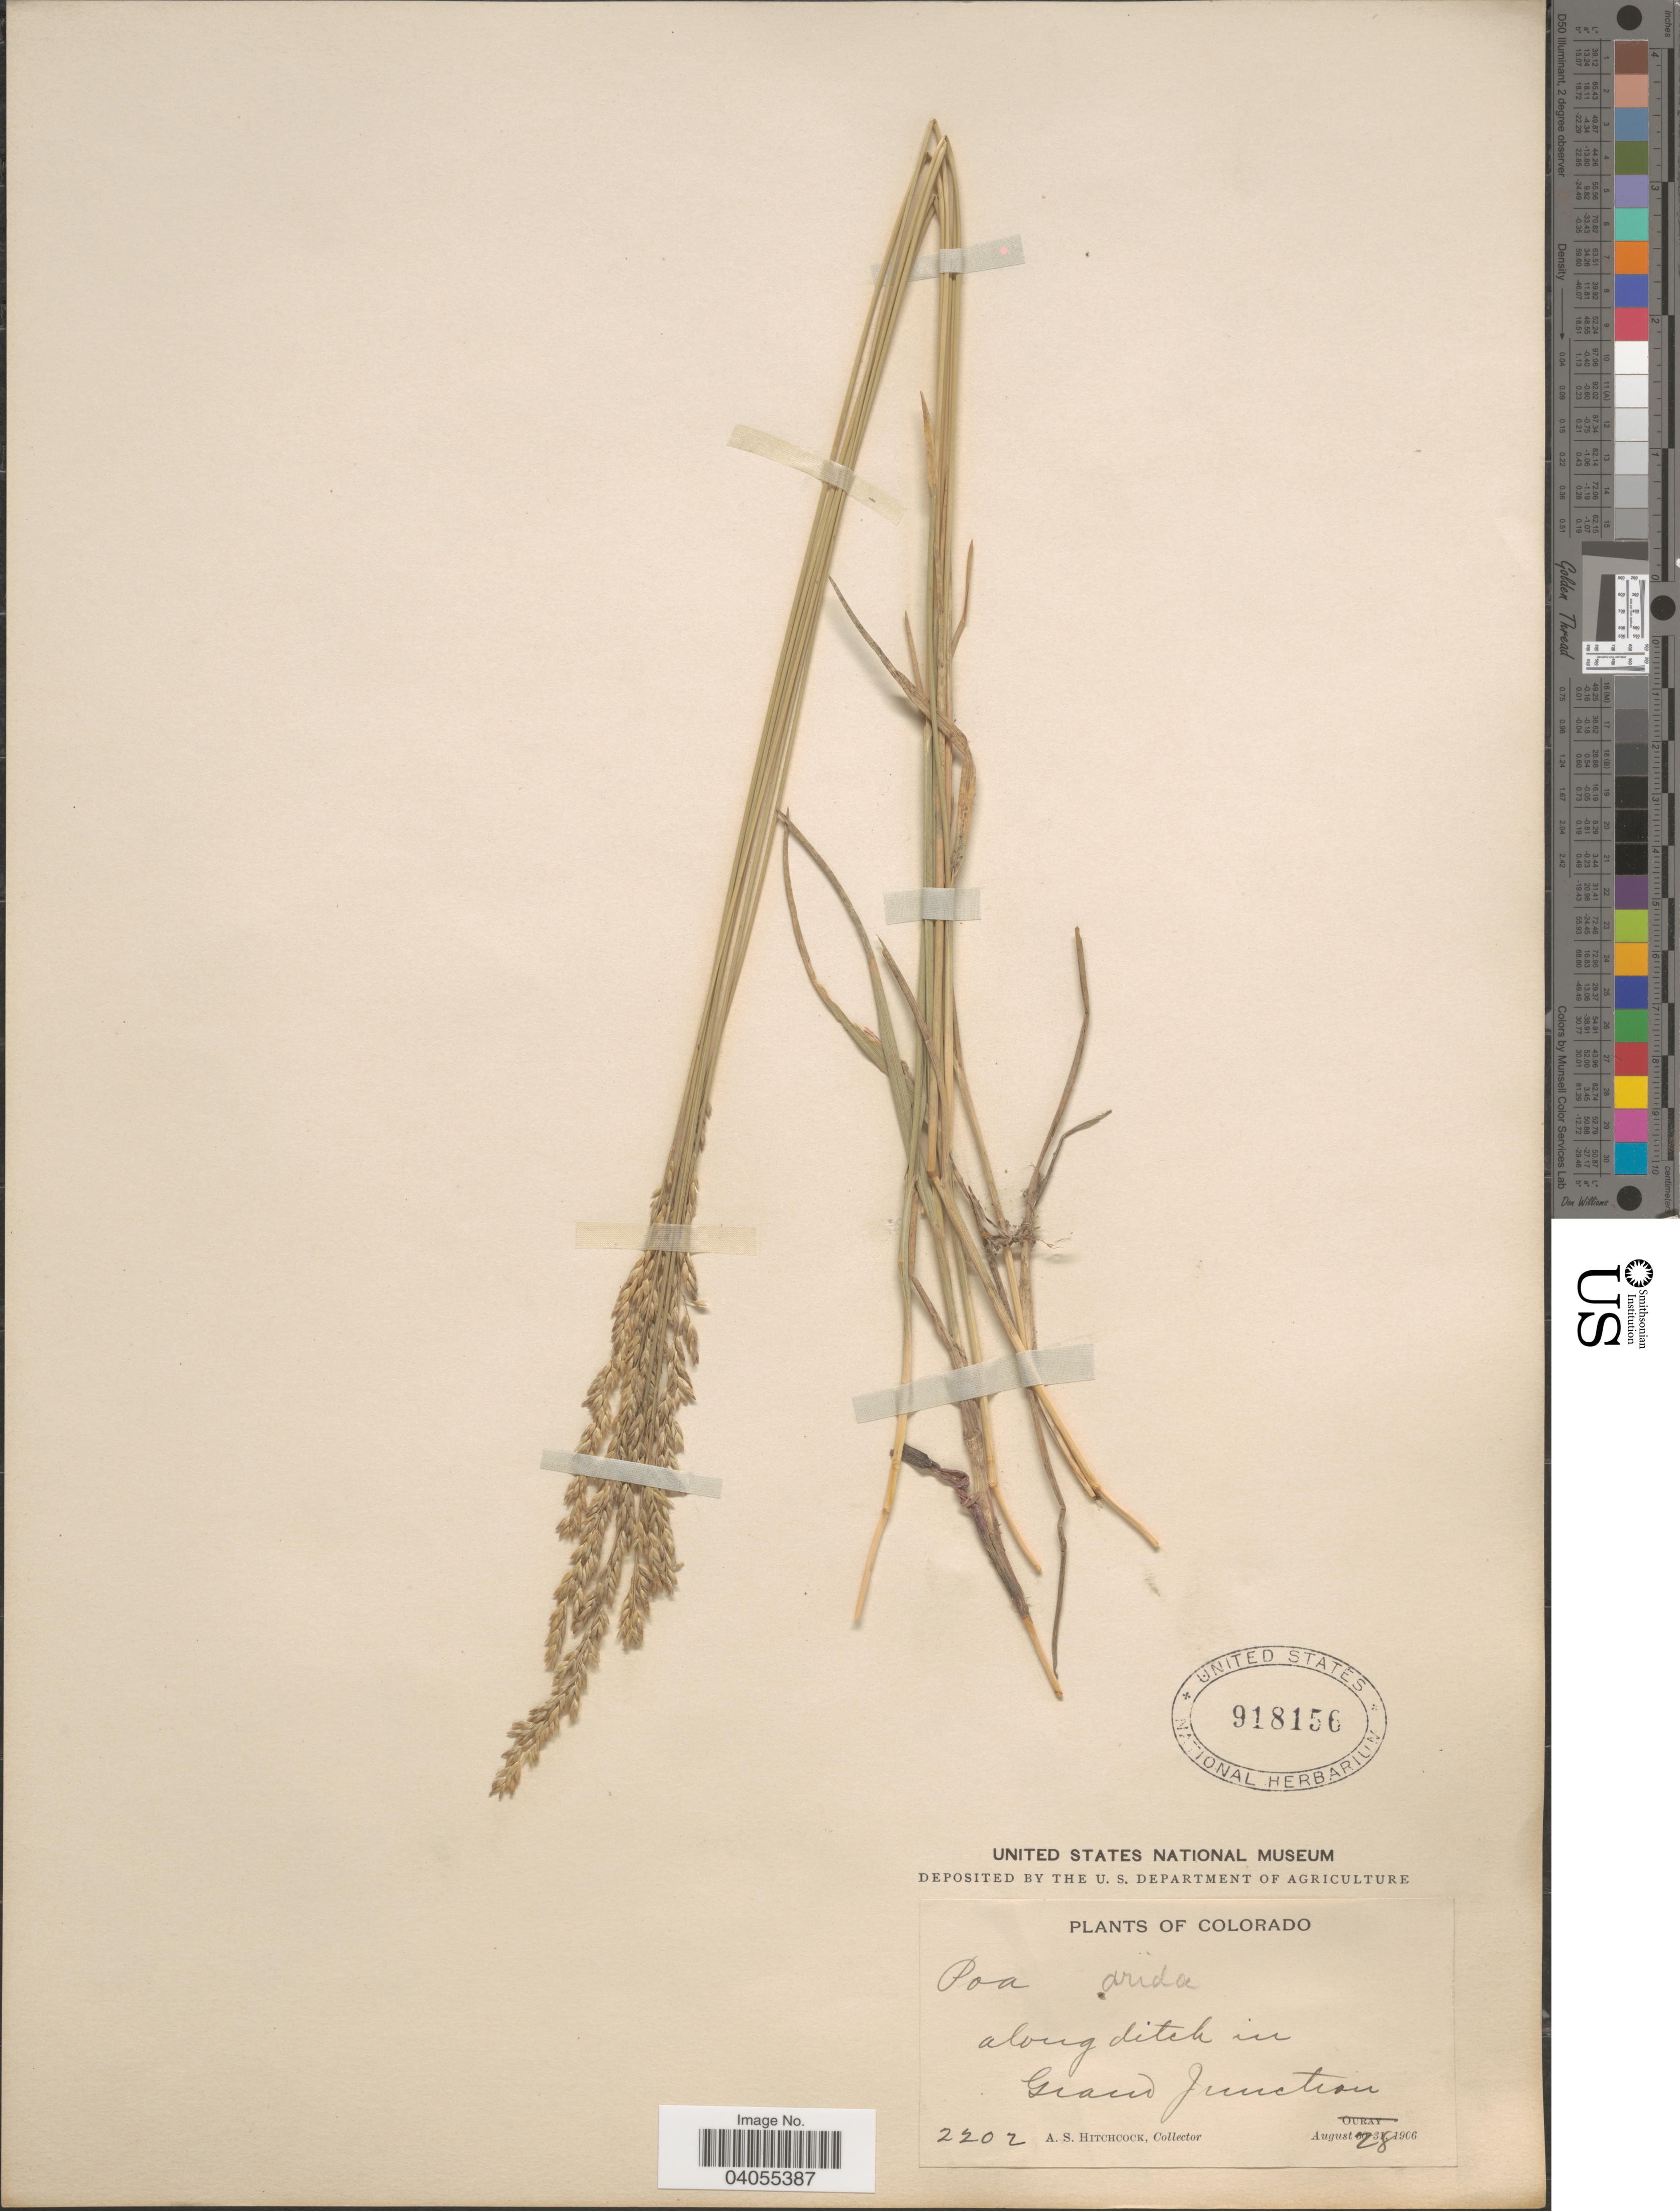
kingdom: Plantae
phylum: Tracheophyta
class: Liliopsida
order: Poales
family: Poaceae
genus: Poa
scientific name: Poa arida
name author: Vasey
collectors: A. S. Hitchcock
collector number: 2202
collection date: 1906-08-28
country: United States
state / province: Colorado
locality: Along ditch in Grand Junction.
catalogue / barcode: US 918156